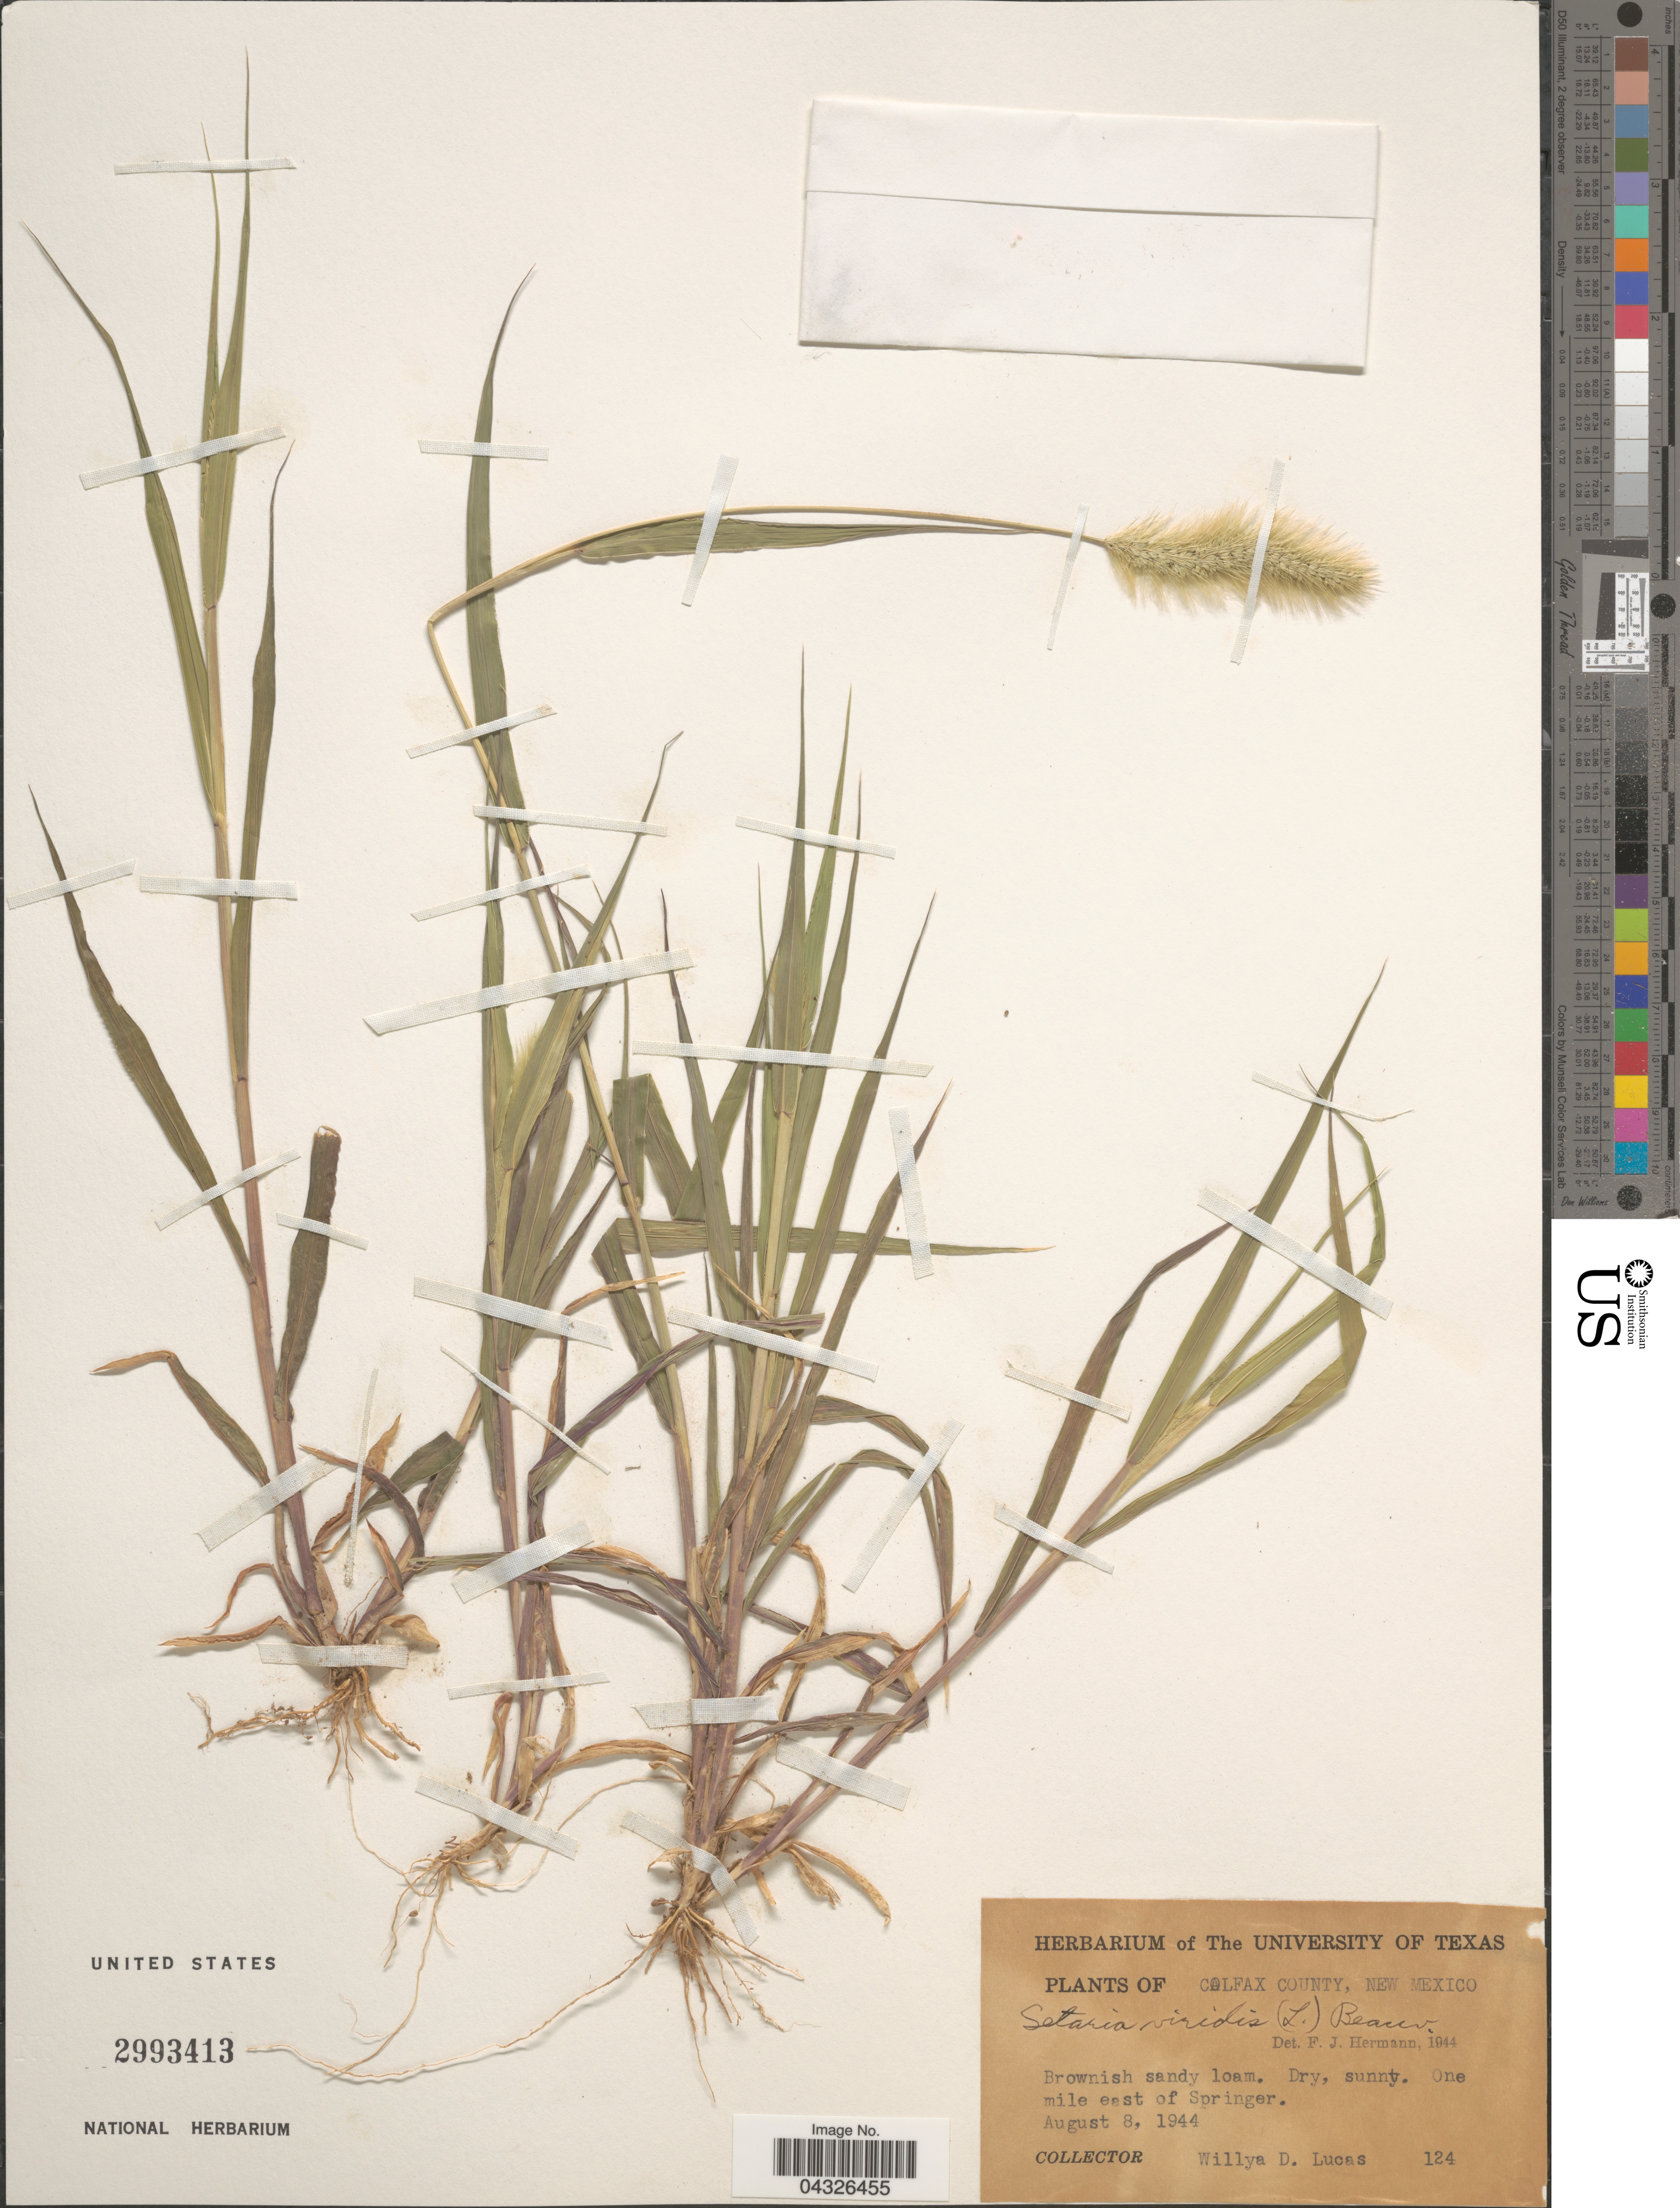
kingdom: Plantae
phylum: Tracheophyta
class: Liliopsida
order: Poales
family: Poaceae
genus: Setaria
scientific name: Setaria viridis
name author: (L.) P. Beauv.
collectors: W. Lucas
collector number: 124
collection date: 1944-08-08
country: United States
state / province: New Mexico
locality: Colfax County. Brownish sandy loam. Dry, sunny. One mile east of Springer.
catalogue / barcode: US 2993413